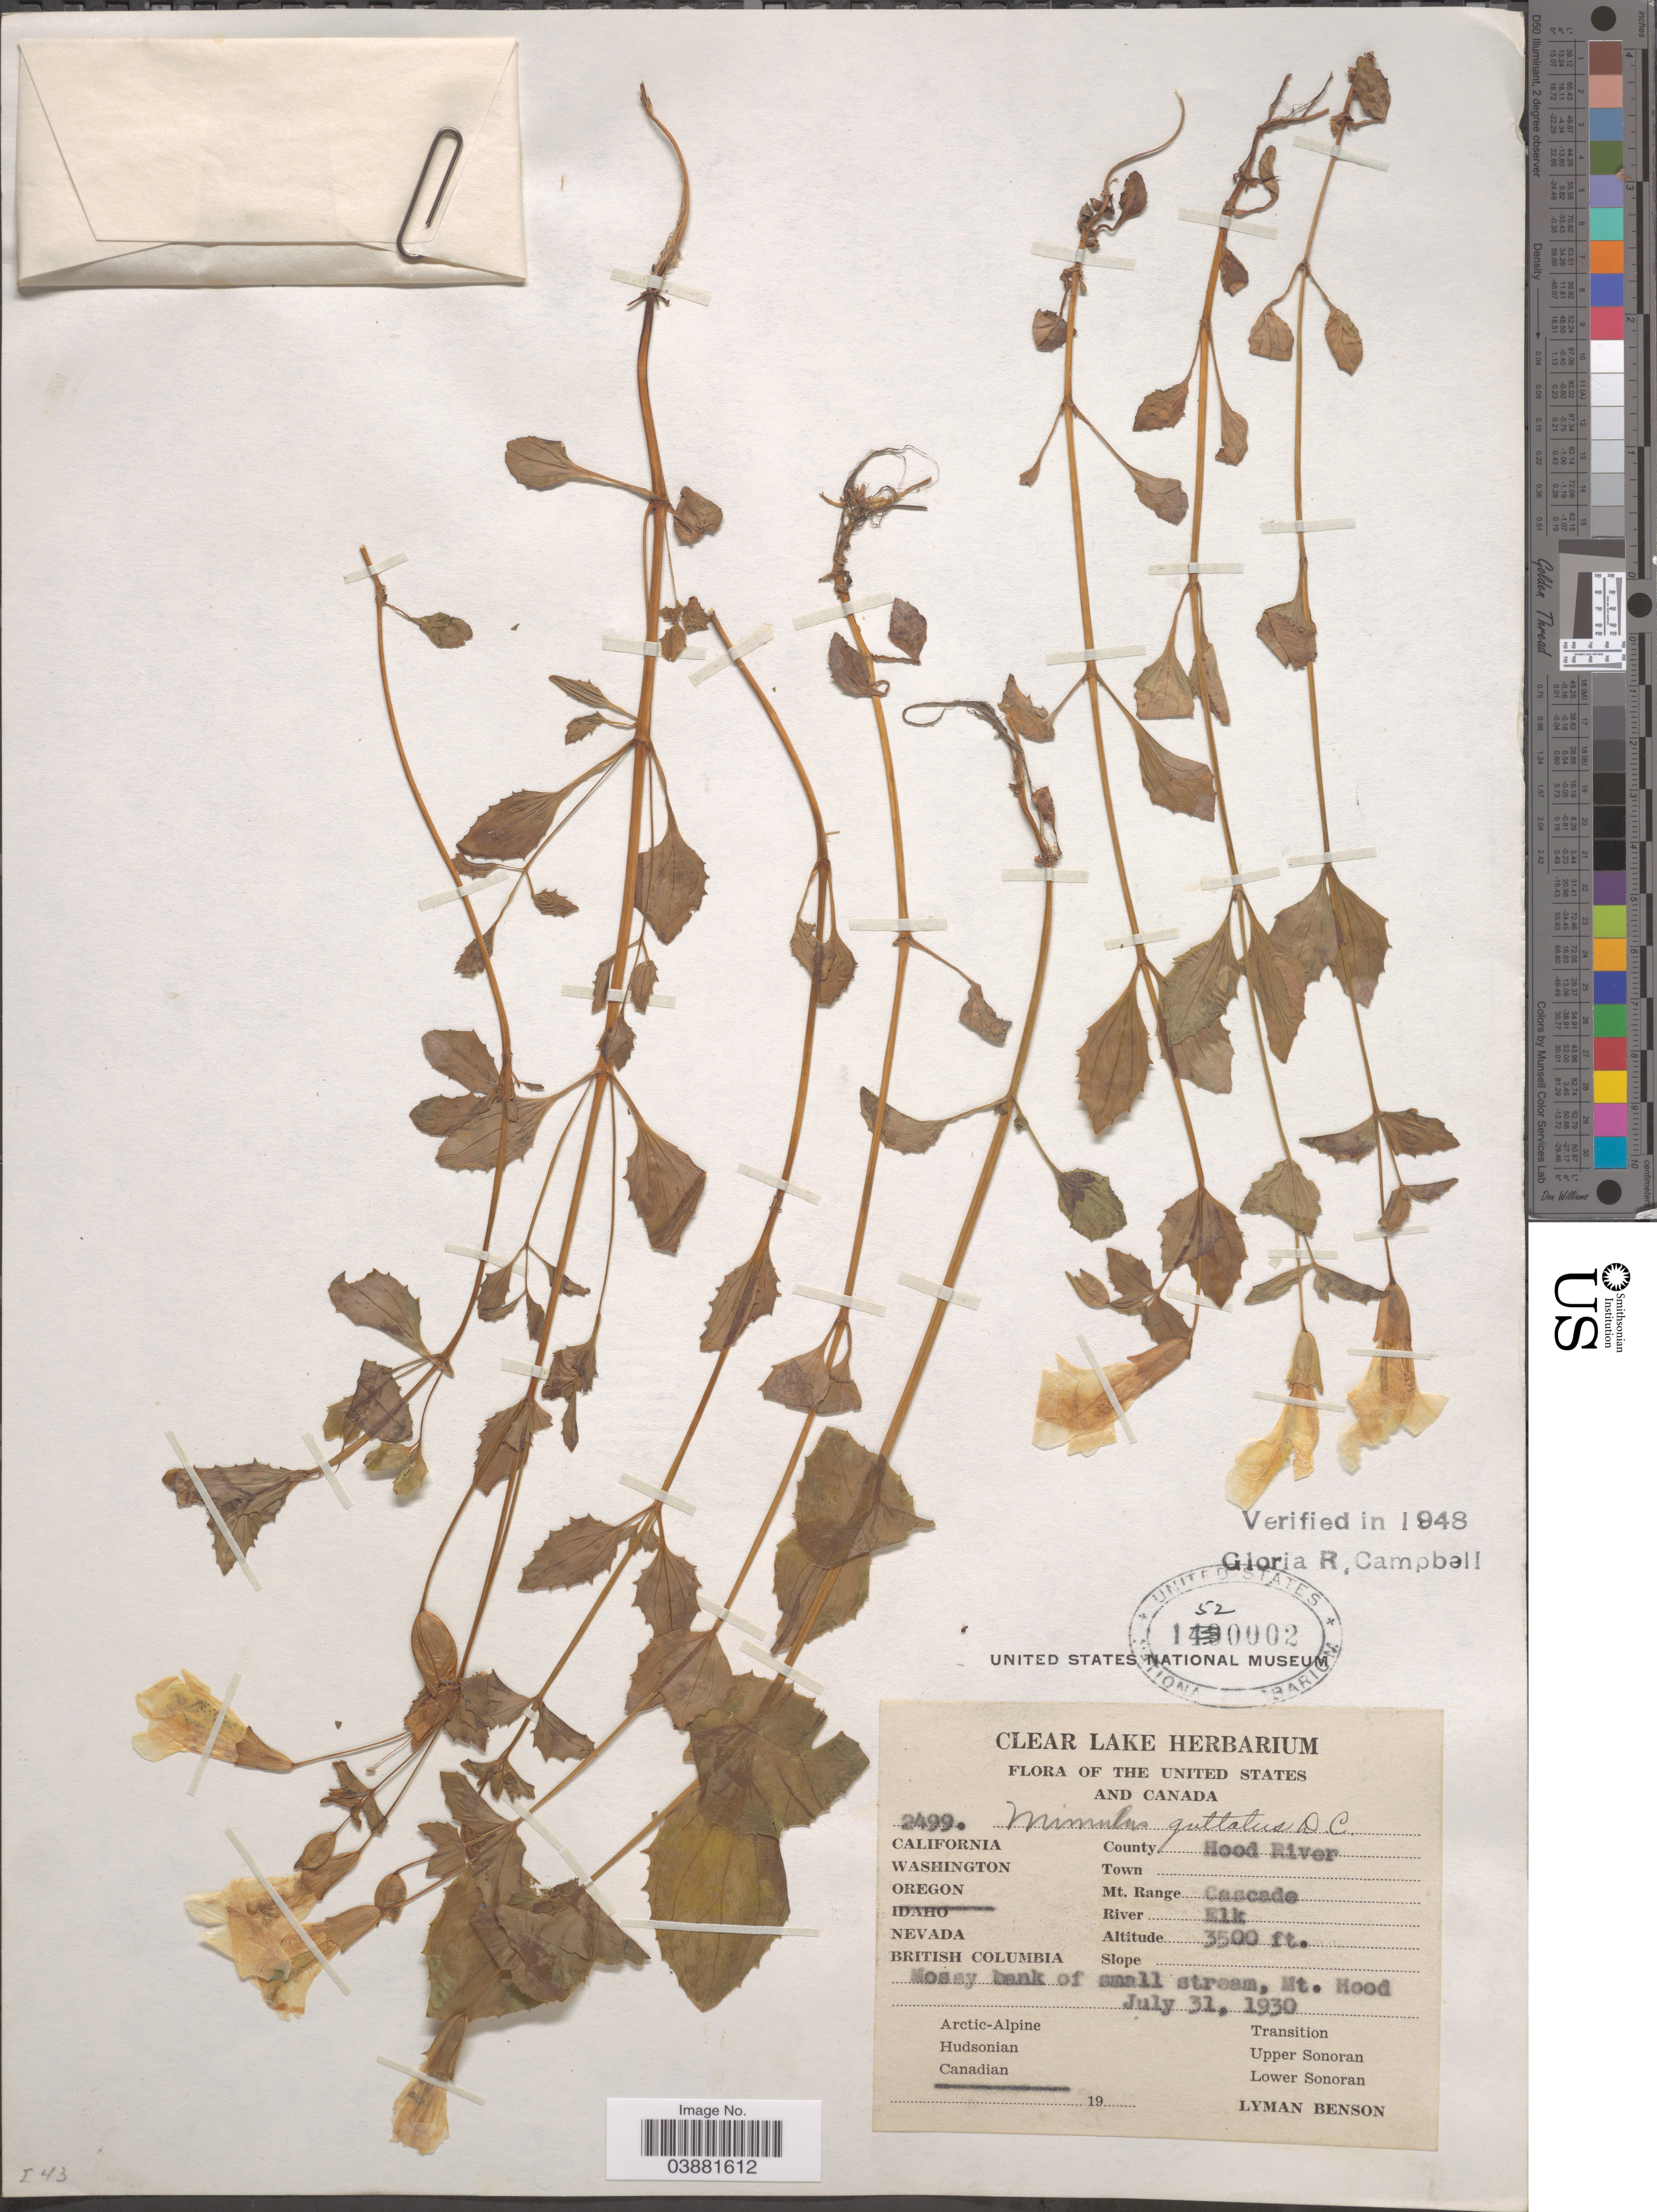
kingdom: Plantae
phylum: Tracheophyta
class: Magnoliopsida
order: Lamiales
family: Phrymaceae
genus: Mimulus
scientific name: Mimulus guttatus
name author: DC.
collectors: L. D. Benson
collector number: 2499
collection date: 1930-07-31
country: United States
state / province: Oregon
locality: County Hood River. Mt. Range Cascade. River Elk. Mt. Hood.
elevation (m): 1067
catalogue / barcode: US 1520002